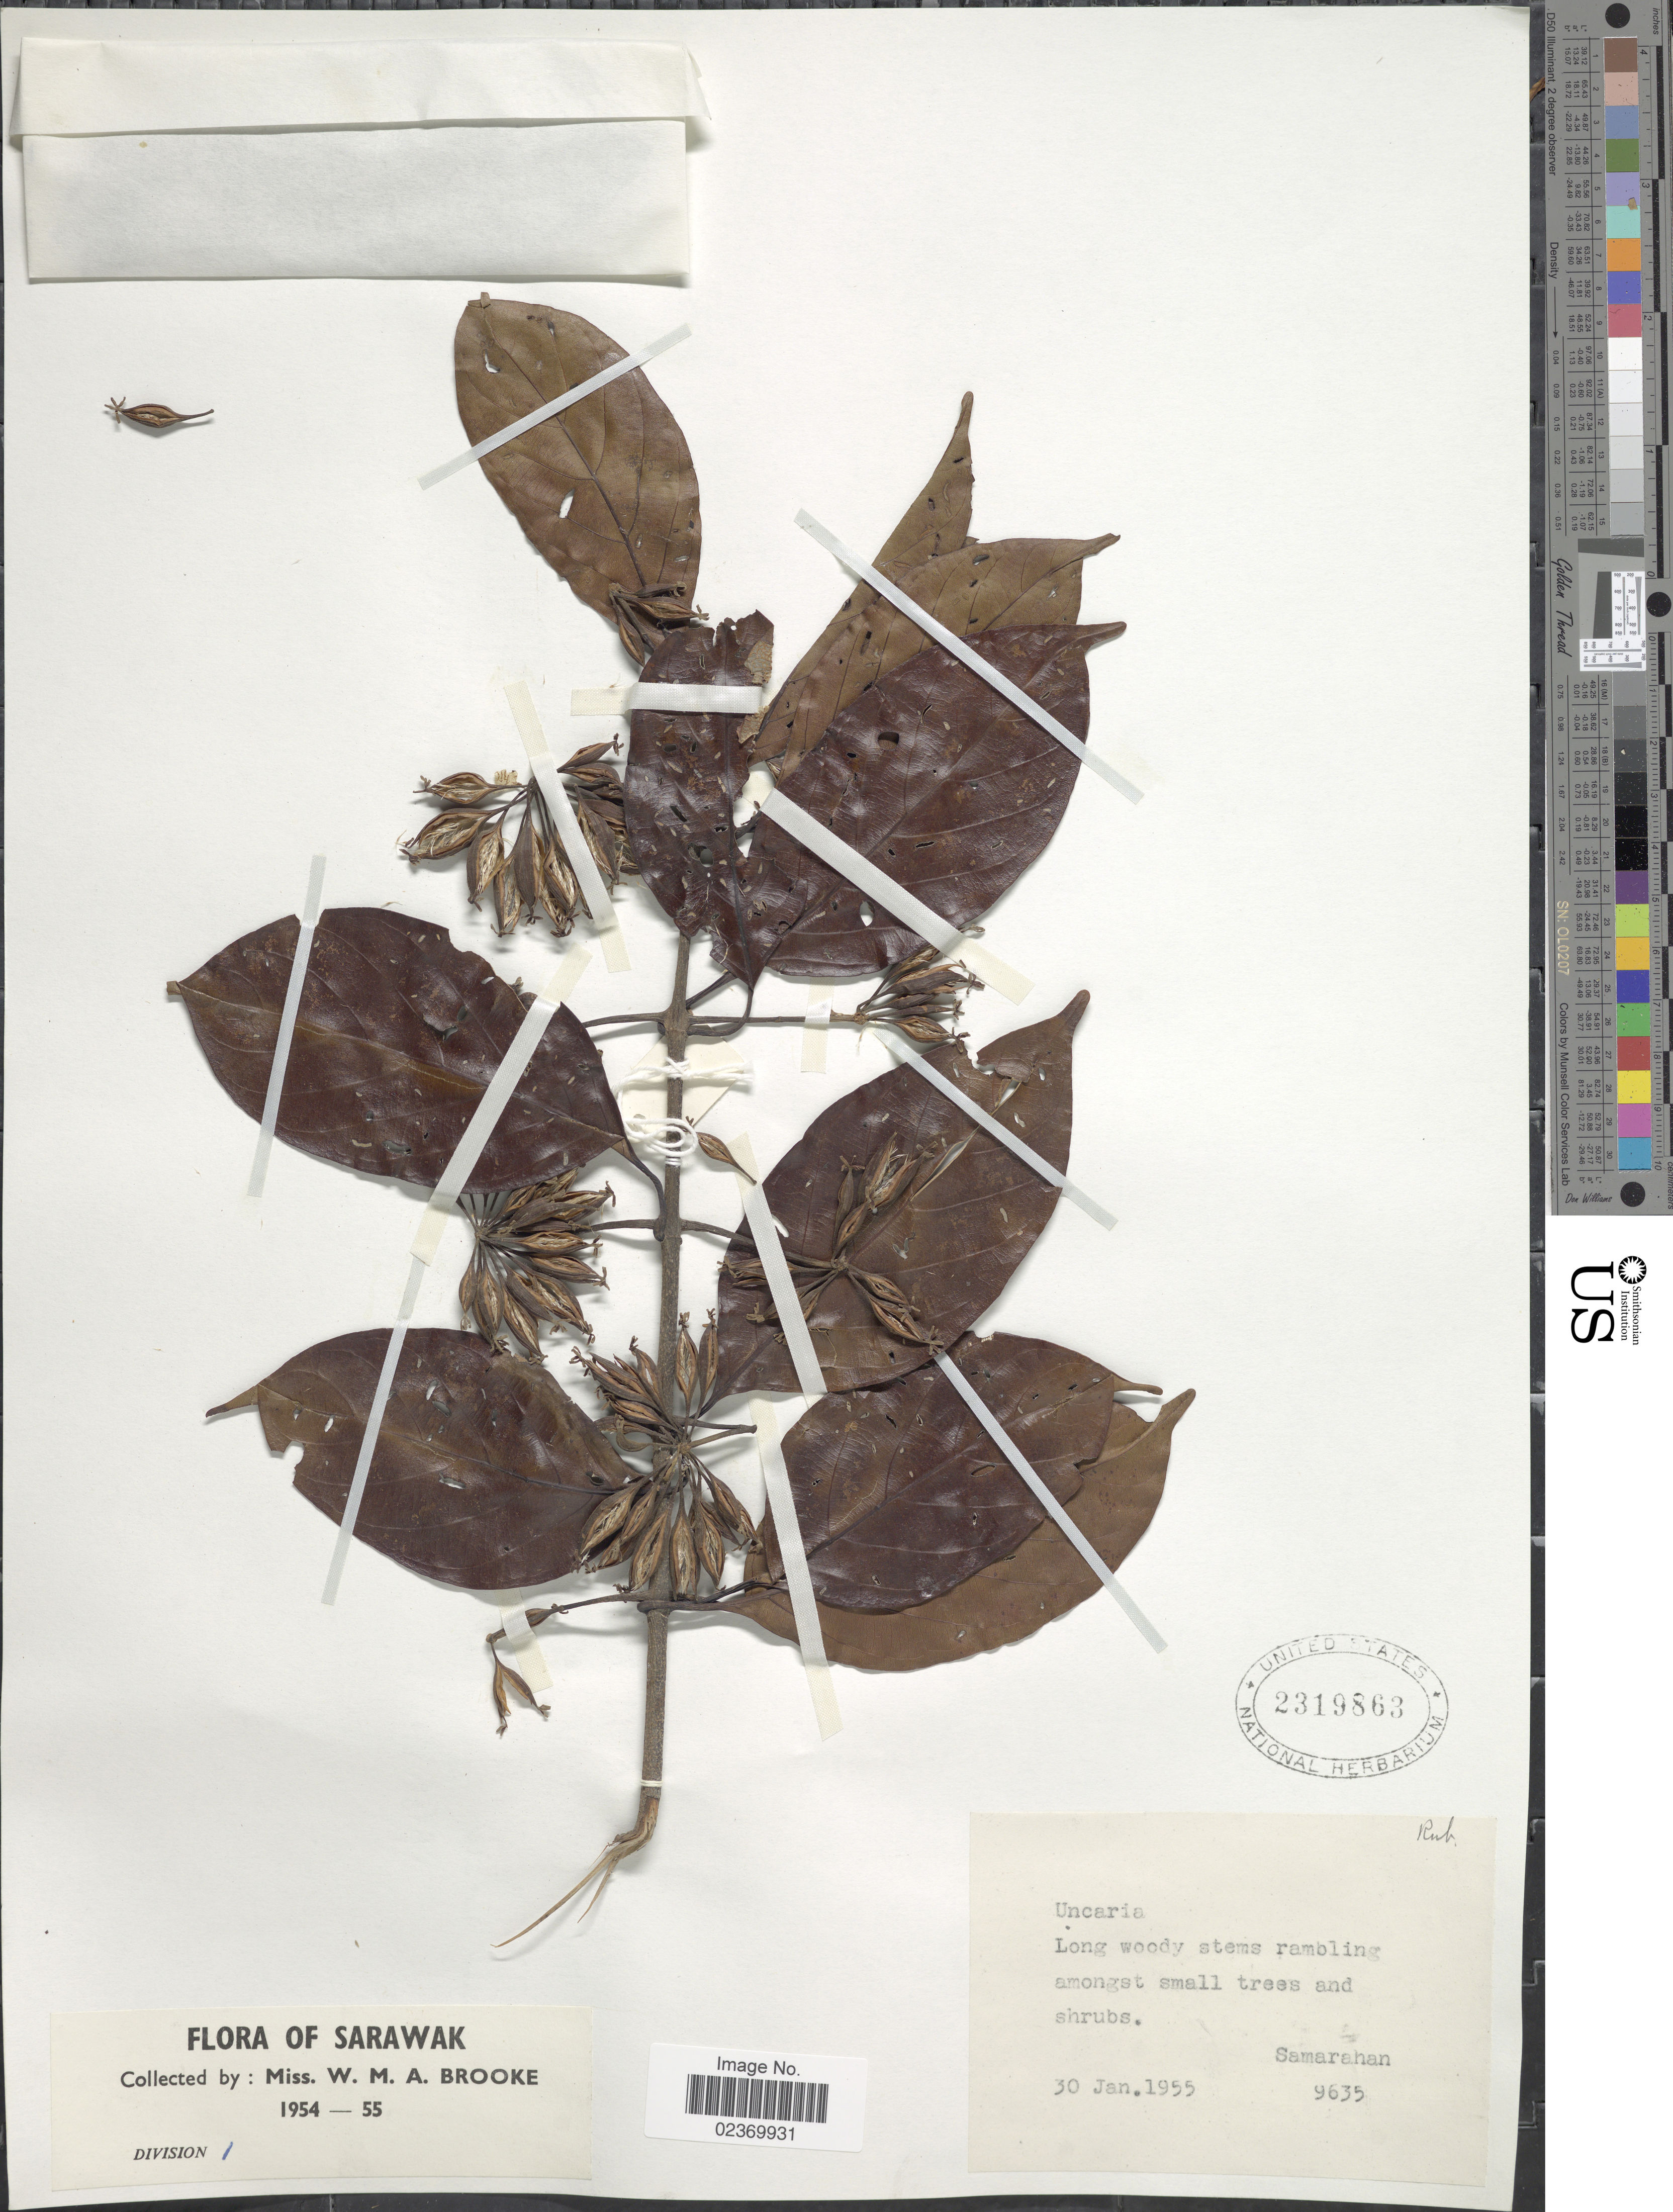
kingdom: Plantae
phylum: Tracheophyta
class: Magnoliopsida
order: Gentianales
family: Rubiaceae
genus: Uncaria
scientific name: Uncaria sp.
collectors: W. Brooke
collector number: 9635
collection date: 1955-01-30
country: Malaysia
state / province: Sarawak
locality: Samarahan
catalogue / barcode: US 2319863